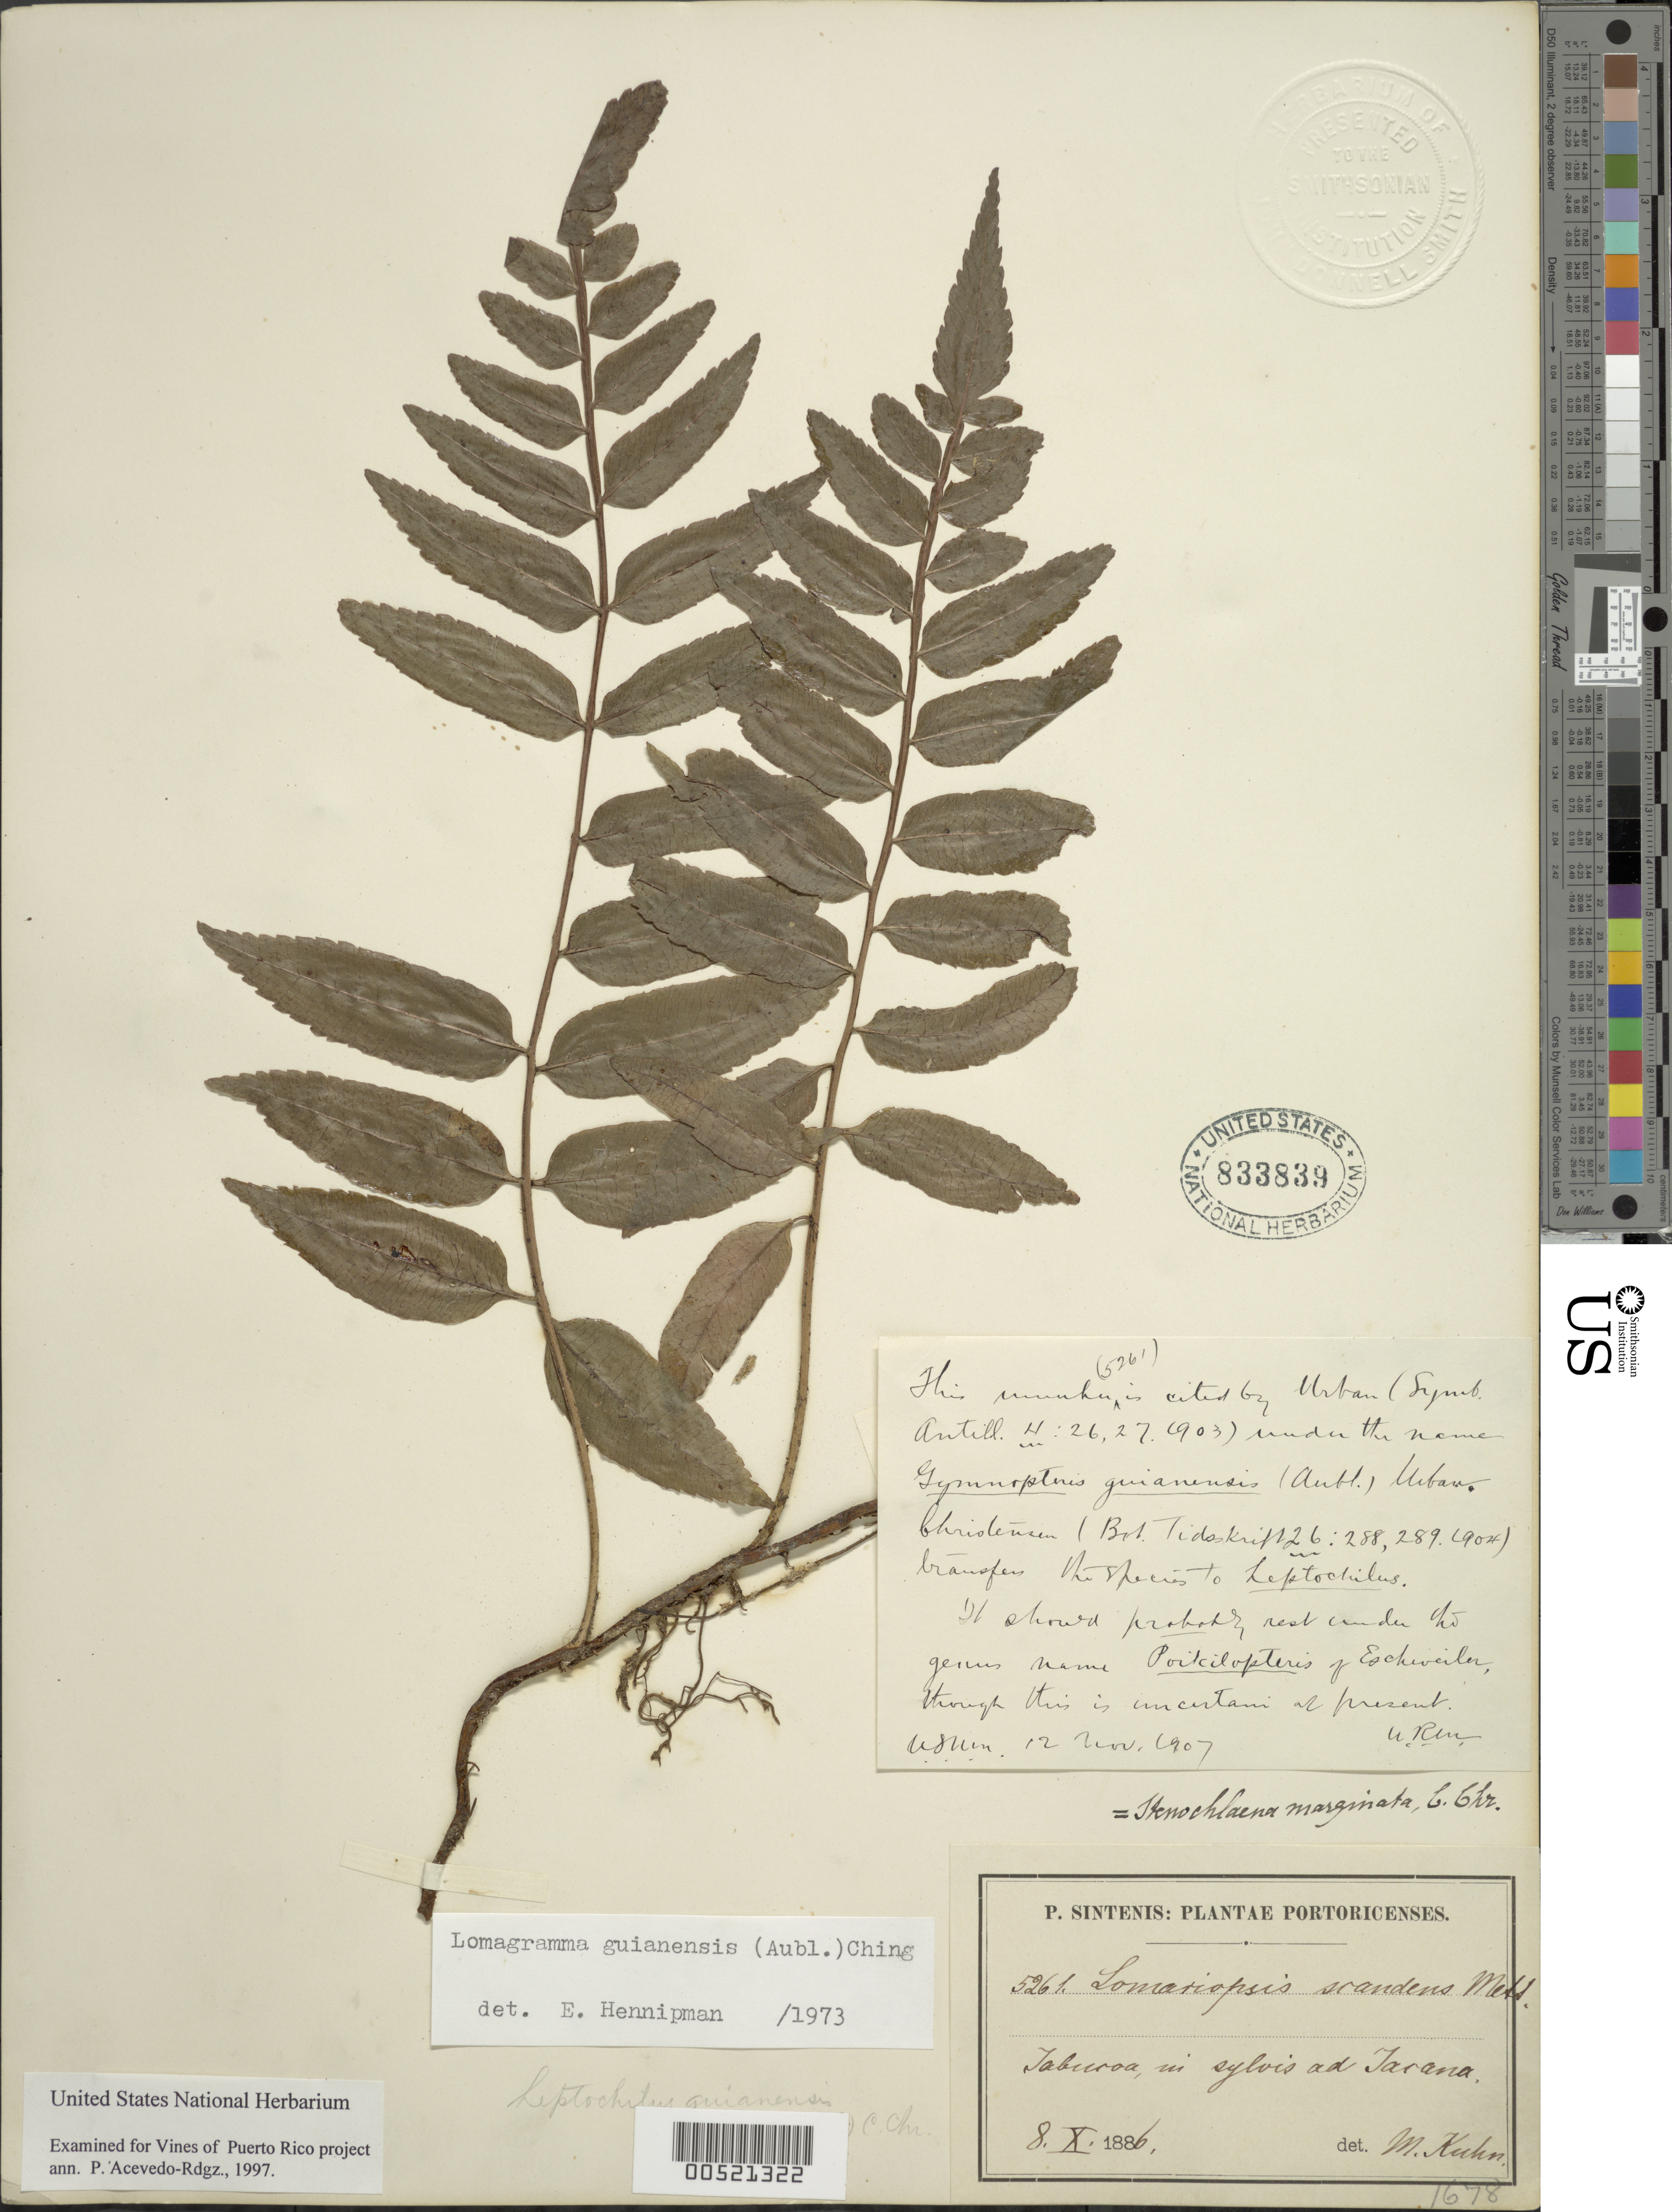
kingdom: Plantae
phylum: Tracheophyta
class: Polypodiopsida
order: Polypodiales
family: Dryopteridaceae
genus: Mickelia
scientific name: Mickelia guianensis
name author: (Aubl.) R.C. Moran et al.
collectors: P. Sintenis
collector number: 5261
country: Puerto Rico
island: Greater Antilles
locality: Yabucoa, Jacana in forest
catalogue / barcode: US 833839